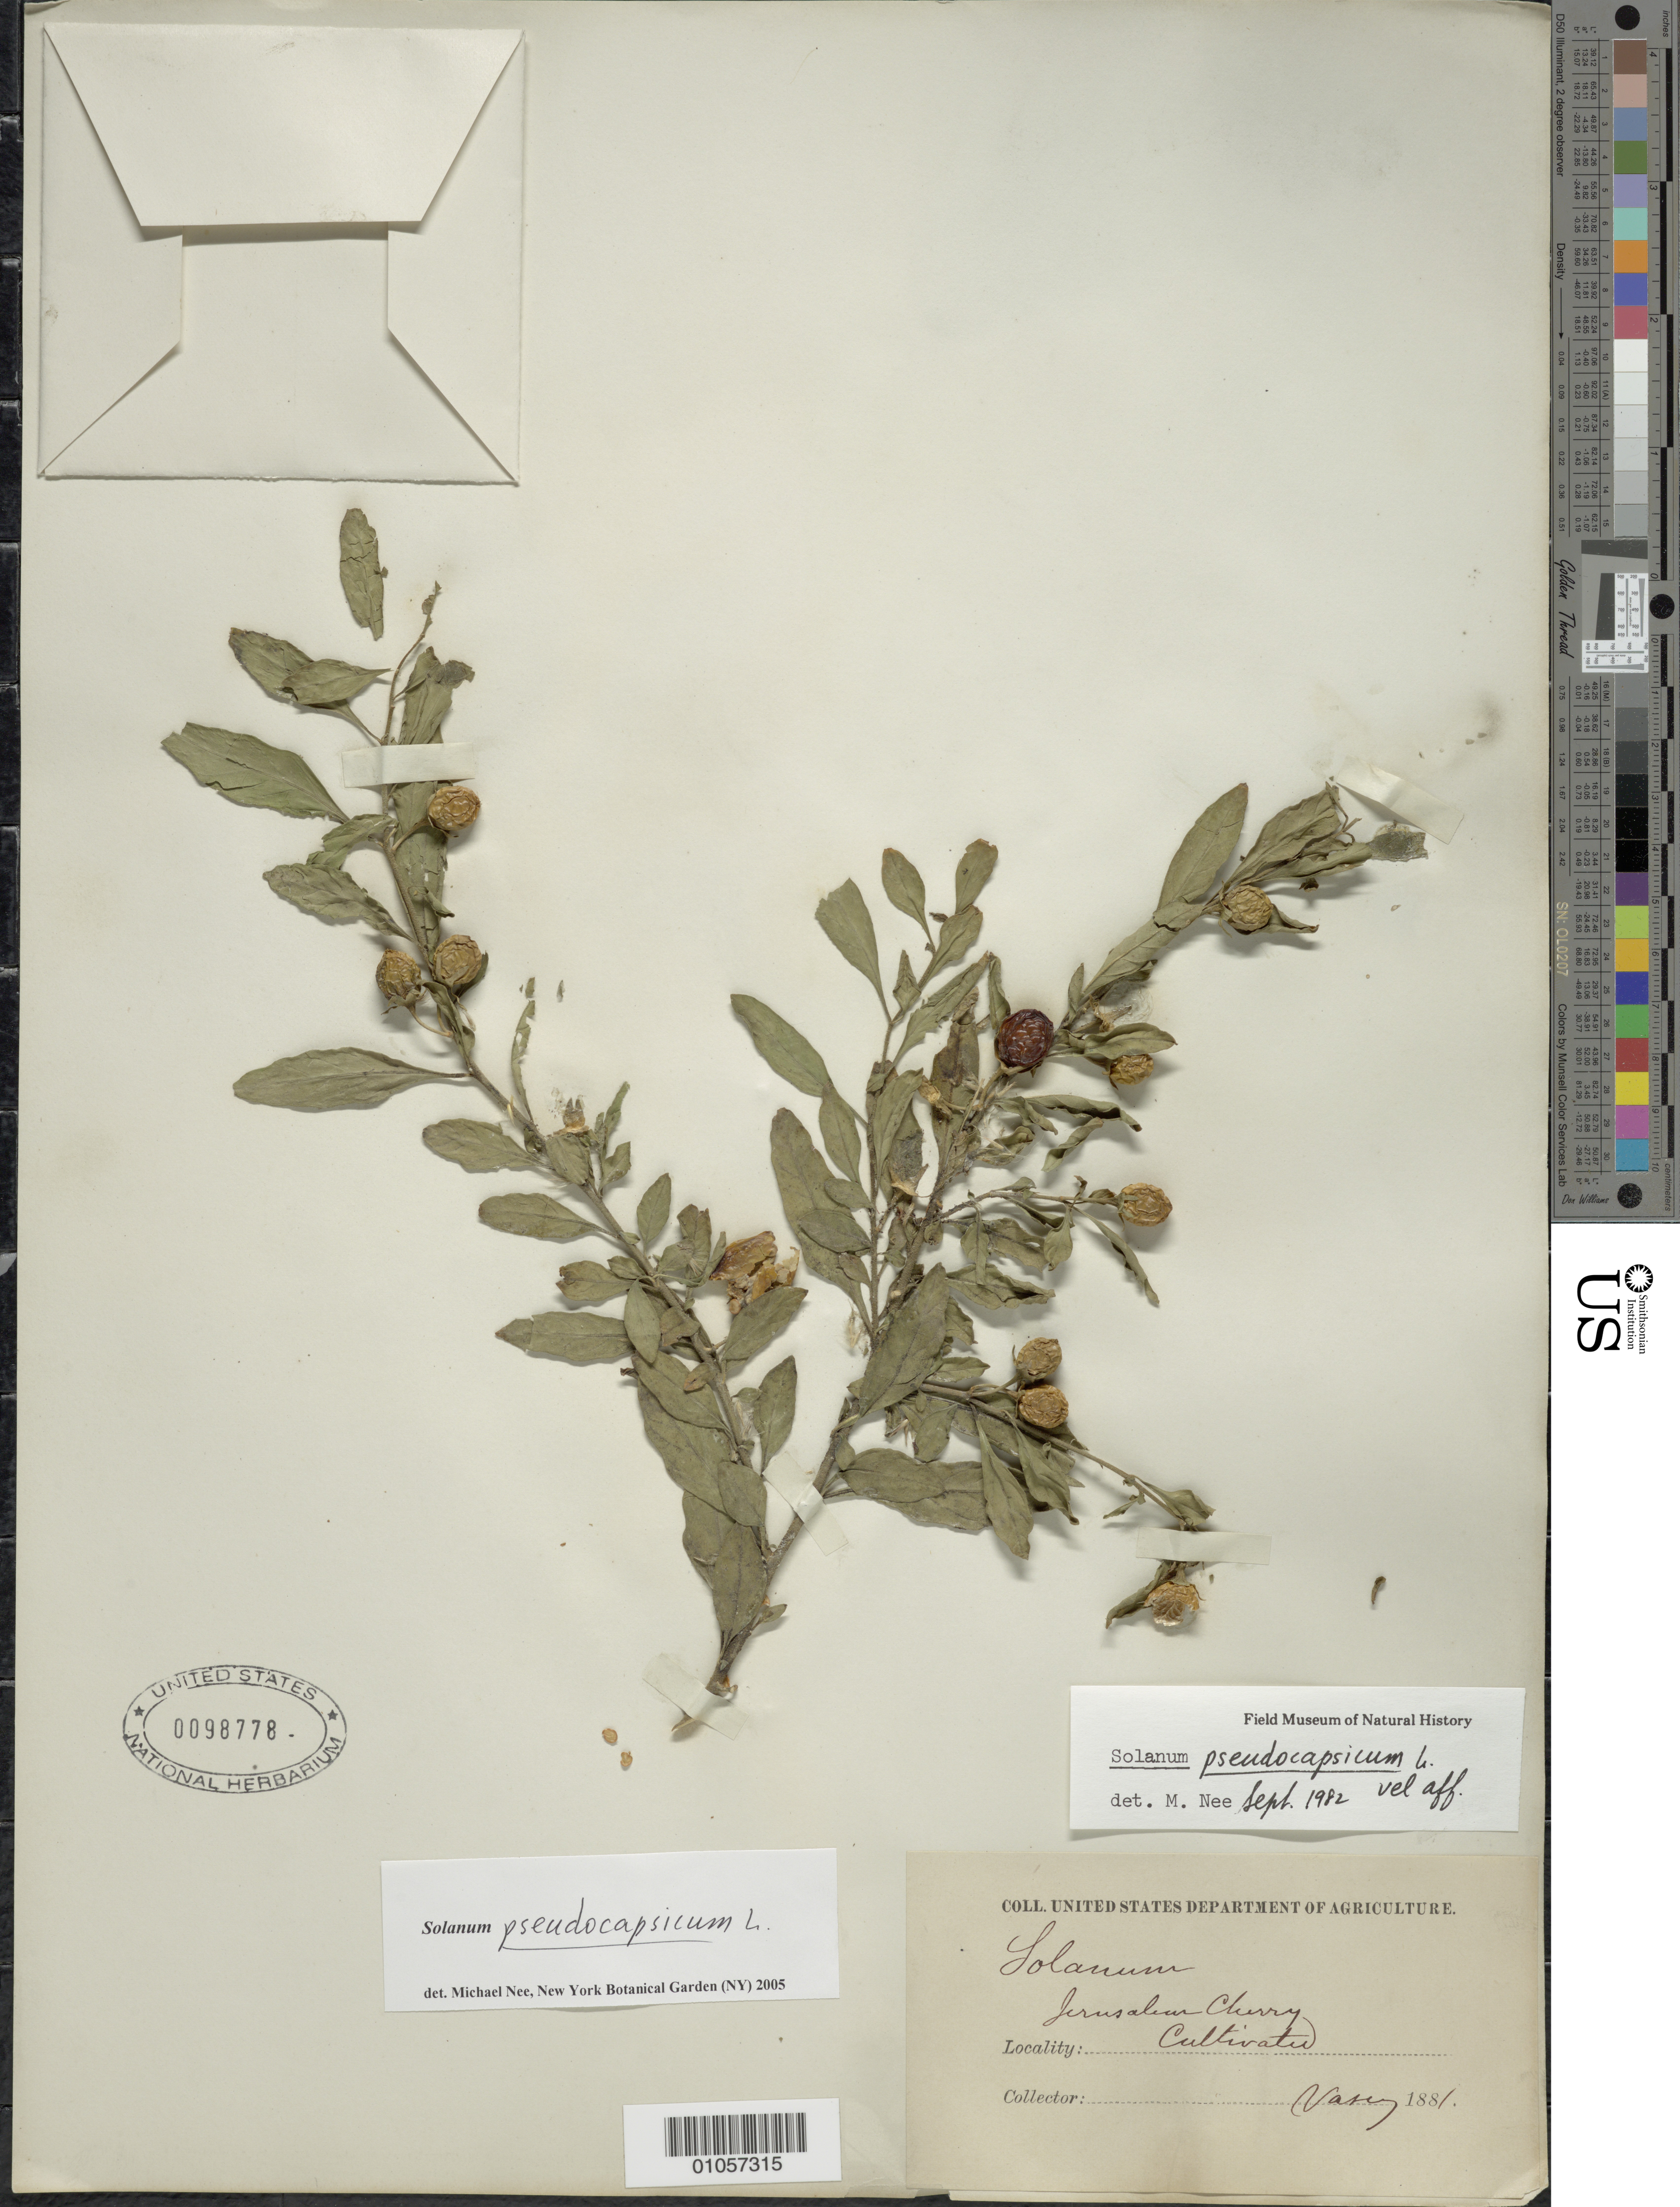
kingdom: Plantae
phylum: Tracheophyta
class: Magnoliopsida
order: Solanales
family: Solanaceae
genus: Solanum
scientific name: Solanum pseudocapsicum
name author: L.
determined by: Nee, Michael H.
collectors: U.S. Department of Agriculture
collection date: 1881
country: United States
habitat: Cultivated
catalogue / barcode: US 98778